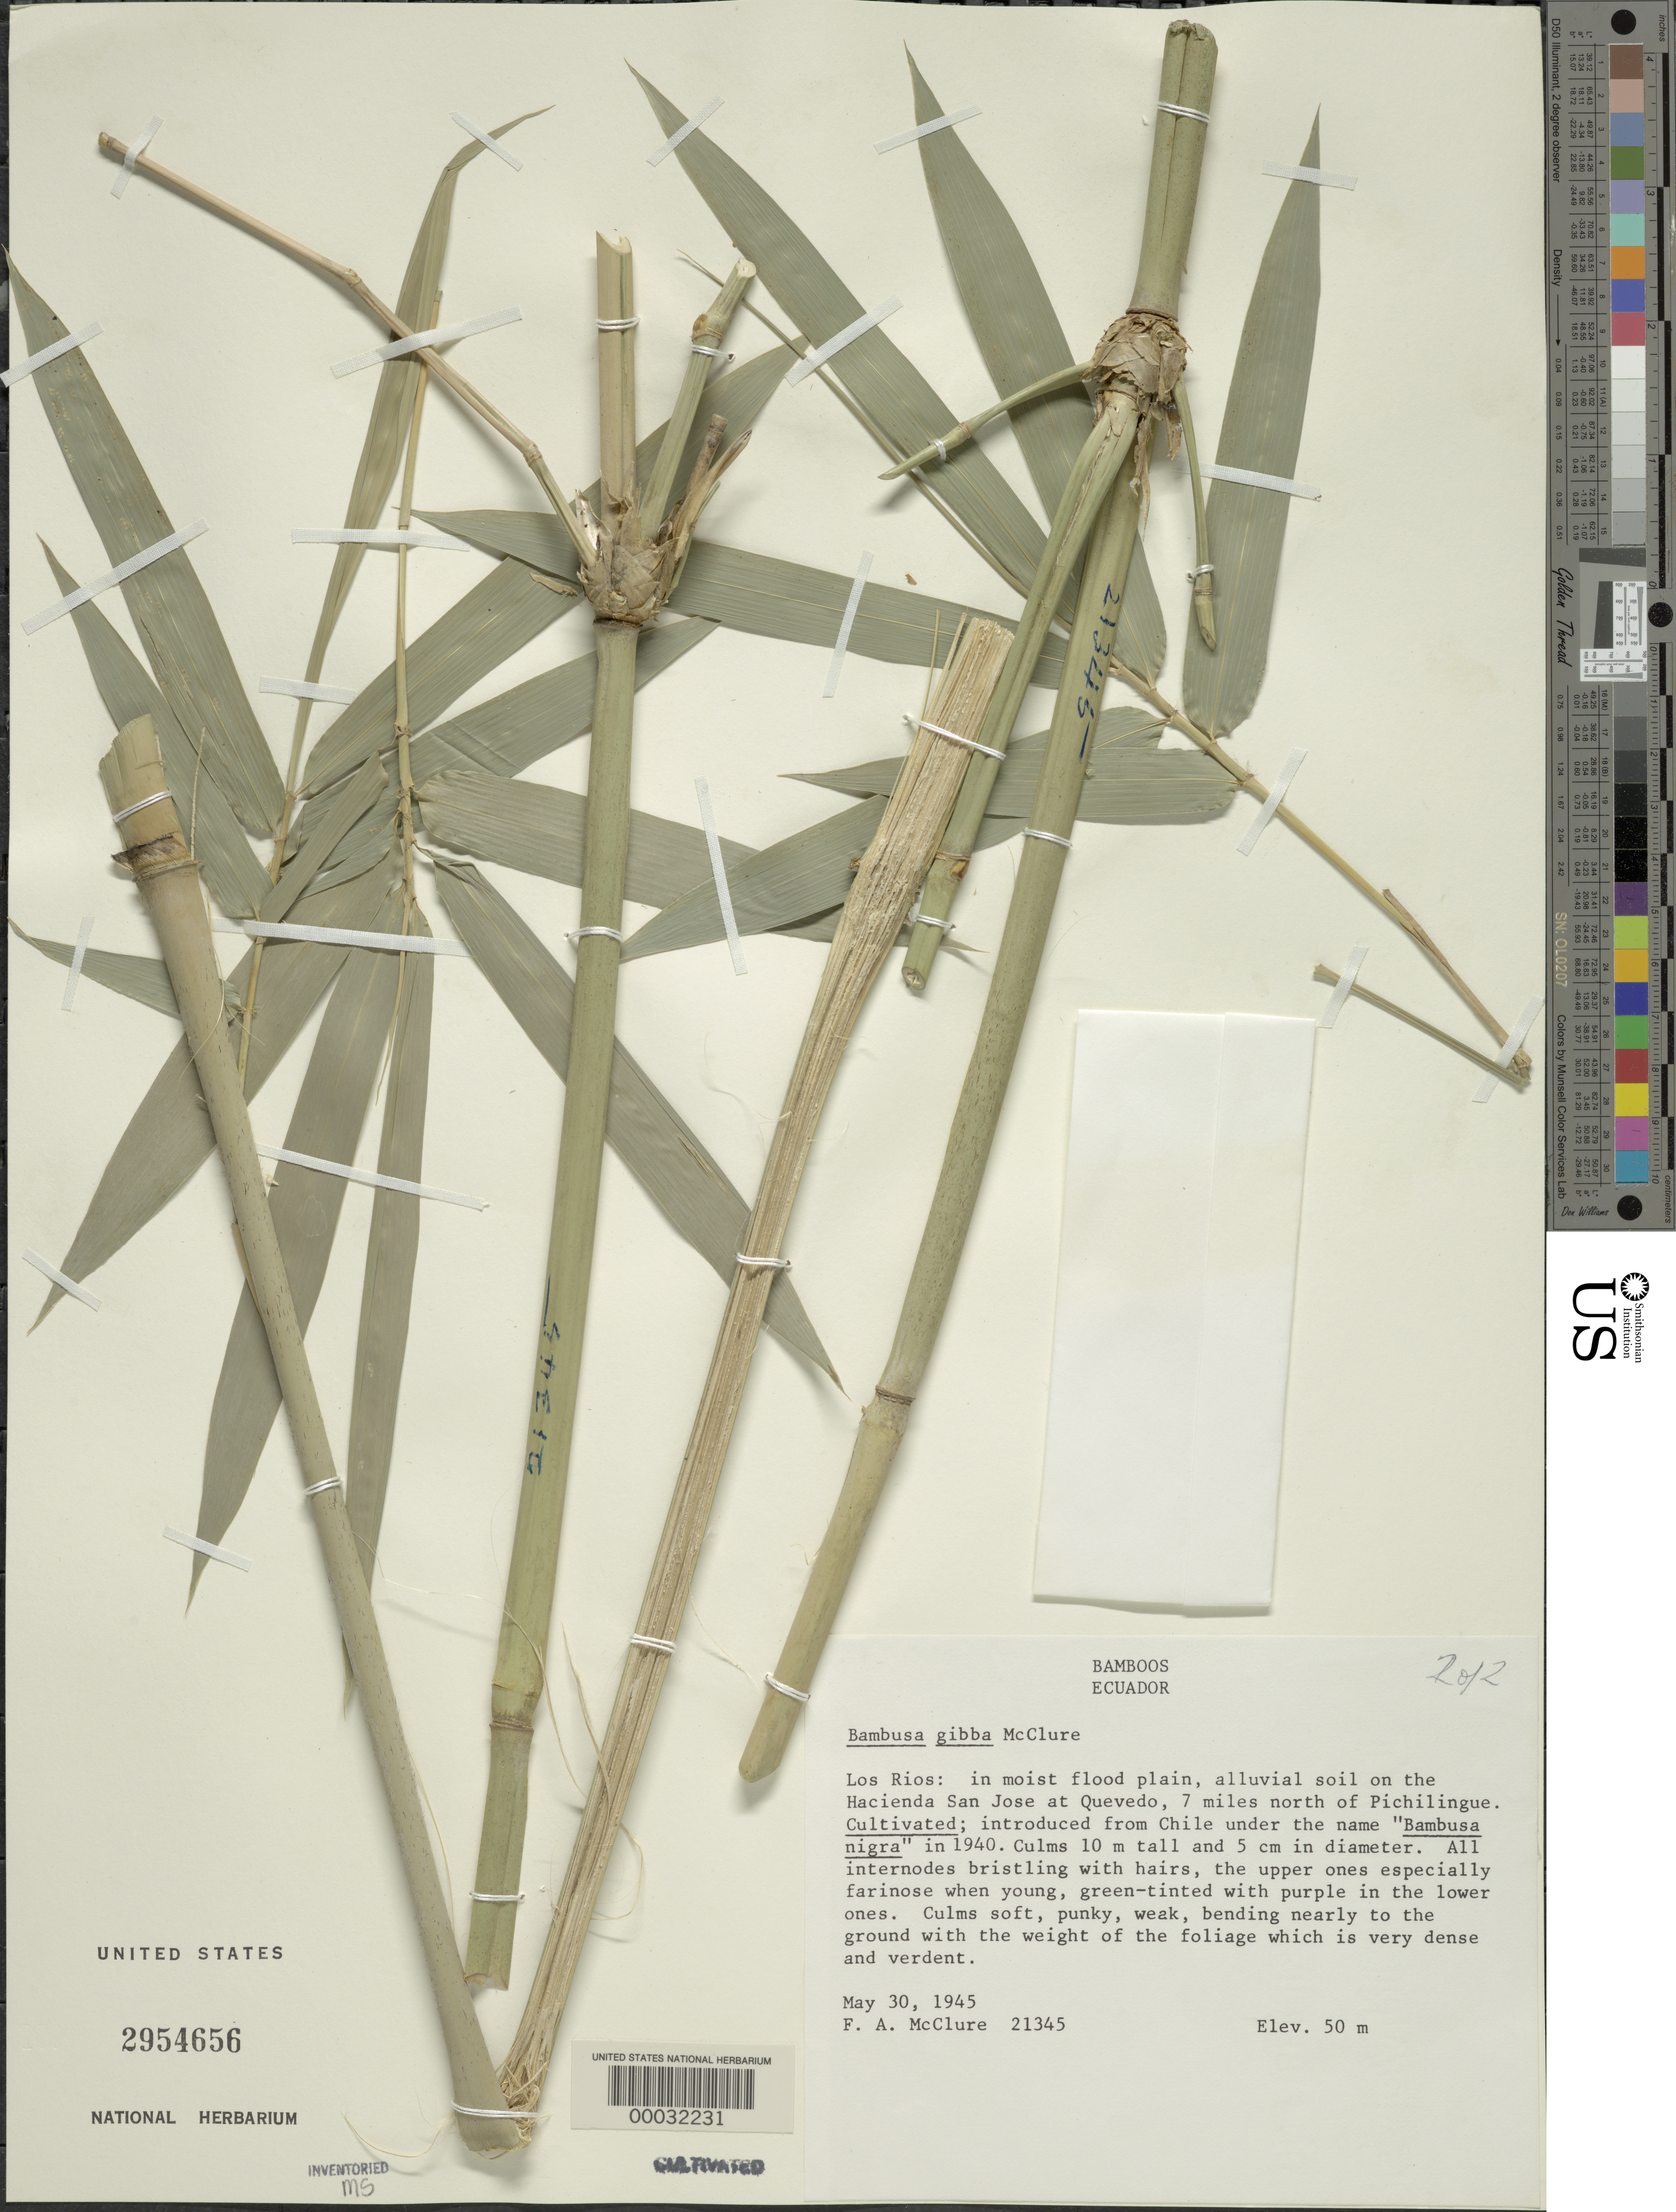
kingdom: Plantae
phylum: Tracheophyta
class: Liliopsida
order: Poales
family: Poaceae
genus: Bambusa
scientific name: Bambusa gibba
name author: McClure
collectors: F. A. McClure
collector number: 21345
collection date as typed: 30 May 1945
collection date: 1945-05-30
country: Ecuador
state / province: Los Ríos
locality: Hacienda San Jose, Quevedo, pichilingue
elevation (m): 50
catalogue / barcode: US 2954656